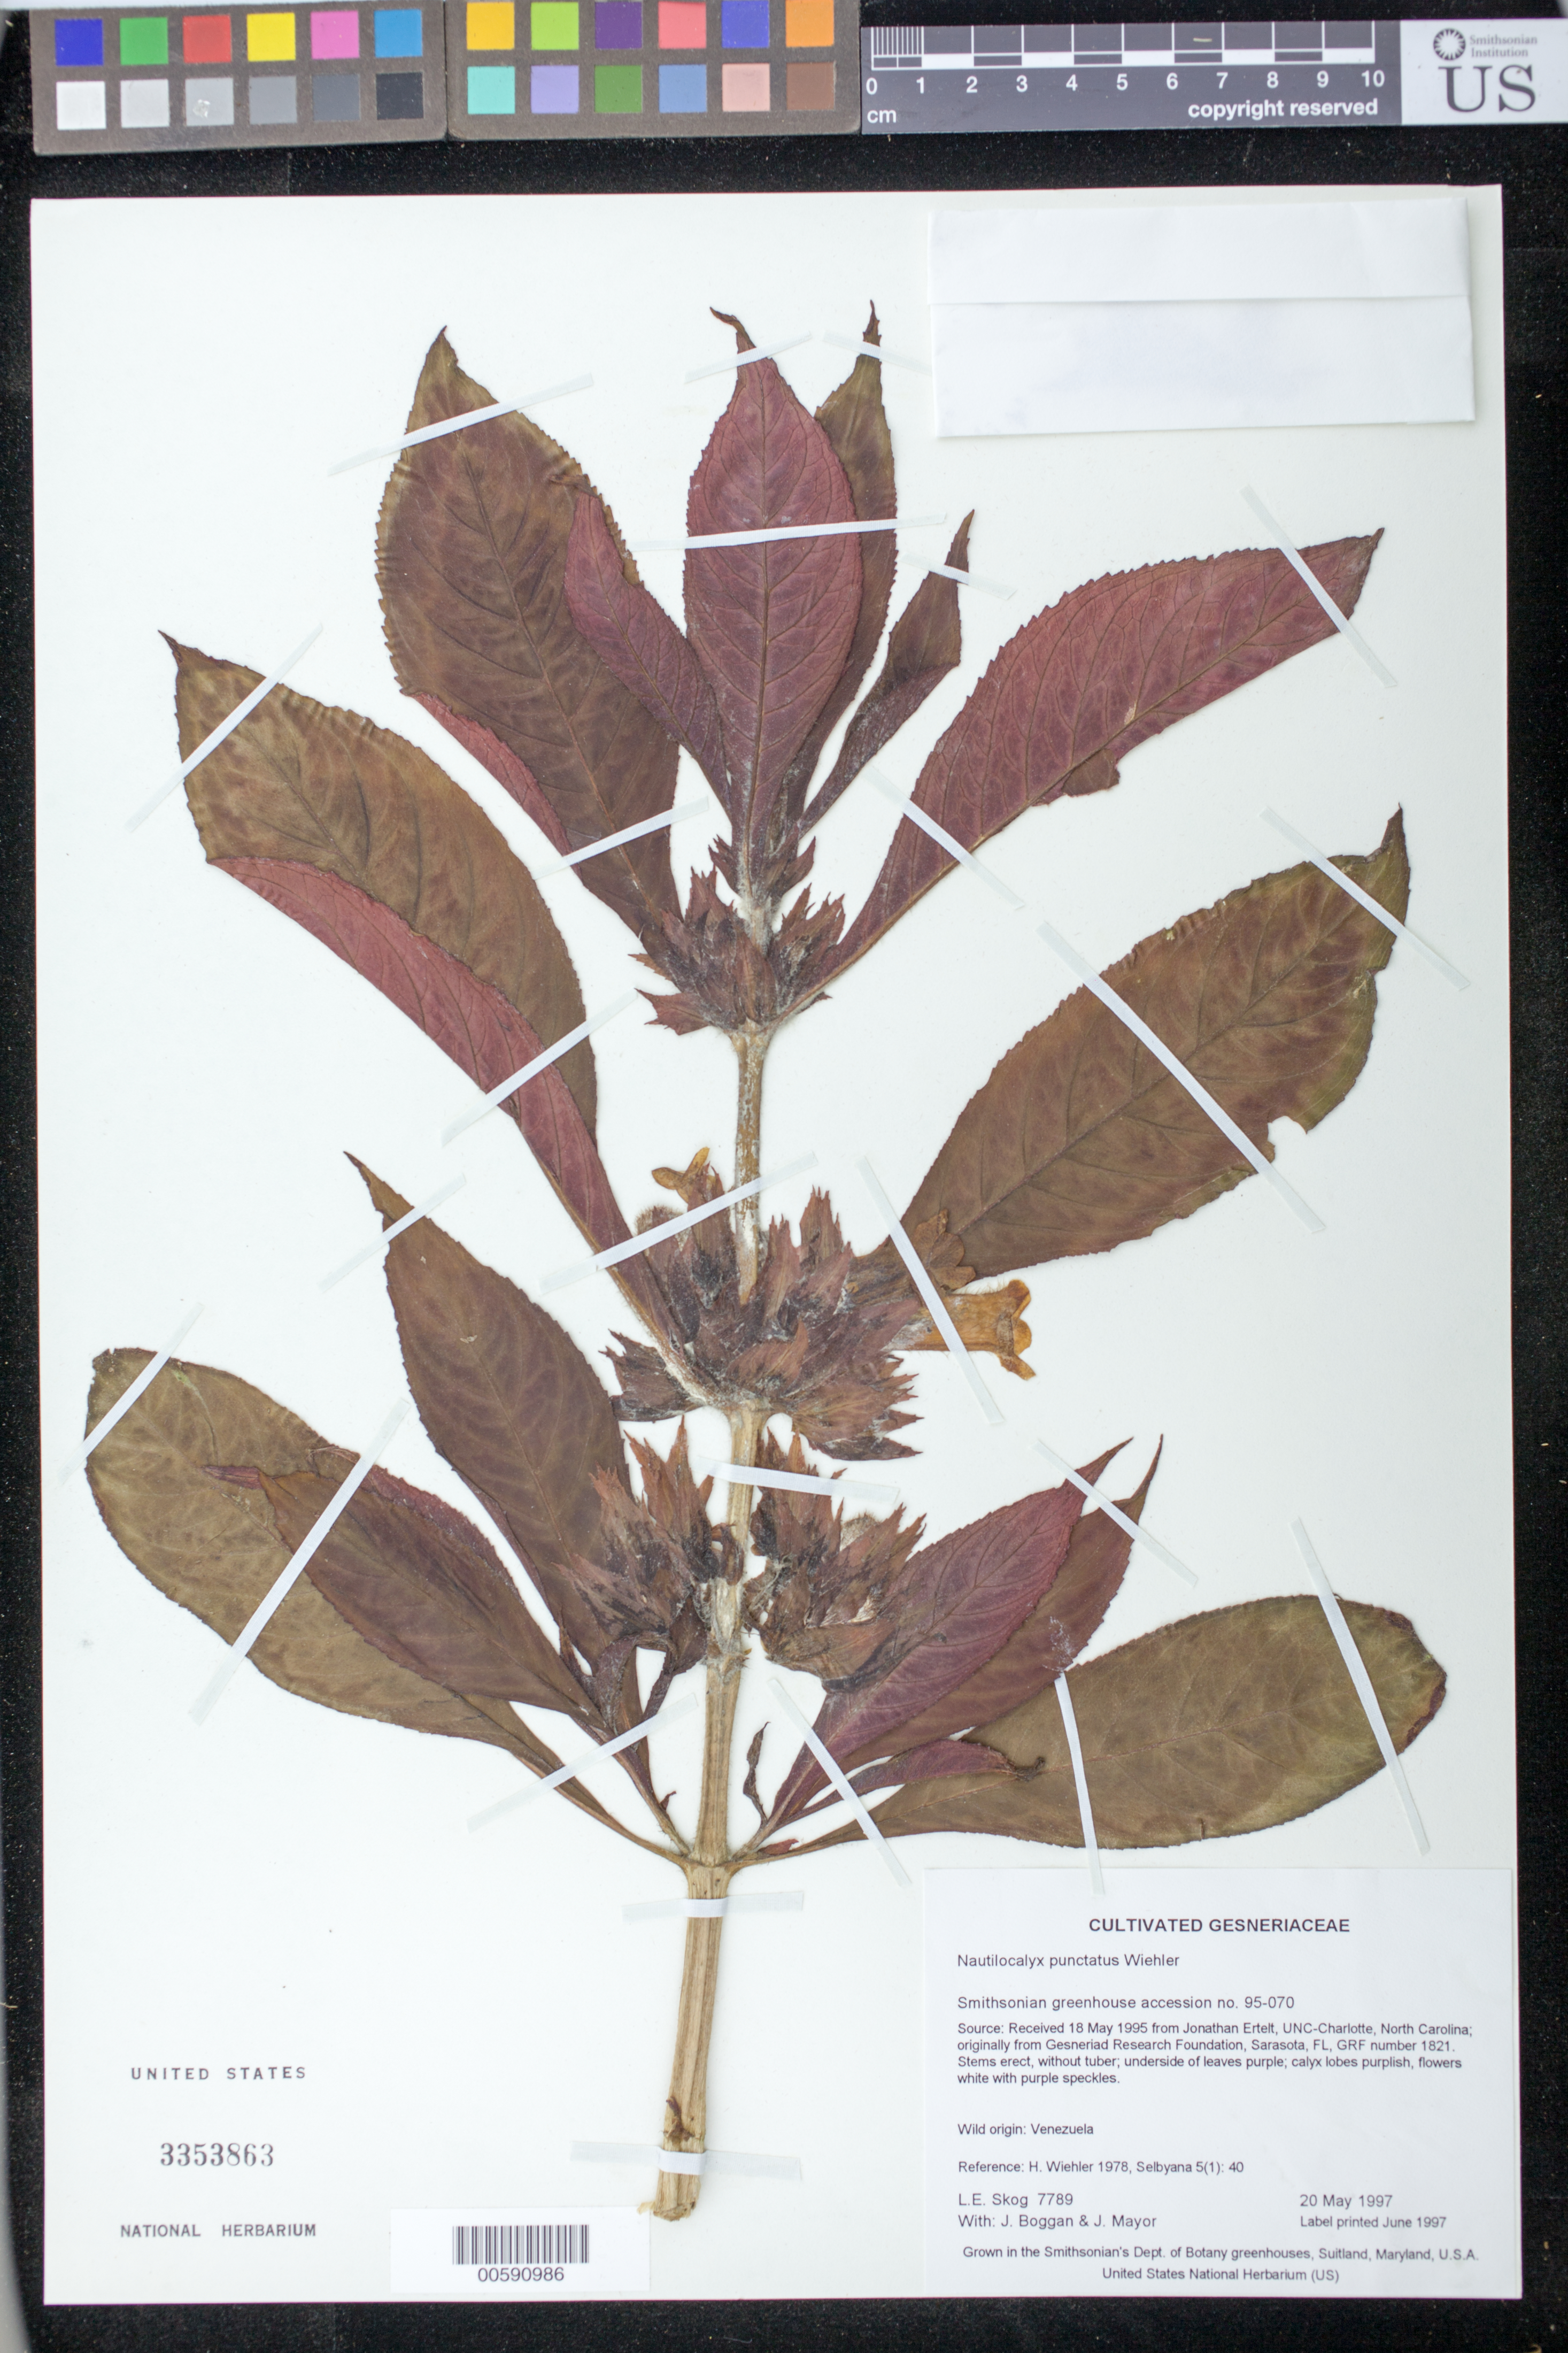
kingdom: Plantae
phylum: Tracheophyta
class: Magnoliopsida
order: Lamiales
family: Gesneriaceae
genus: Nautilocalyx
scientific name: Nautilocalyx punctatus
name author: Wiehler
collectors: L. E. Skog, J. K. Boggan & J. Mayor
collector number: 7789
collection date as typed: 20 May 1997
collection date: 1997-05-20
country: Venezuela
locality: Grown in the Smithsonian's Dept. of Botany greenhouses, Suitland, Maryland, U.S.A.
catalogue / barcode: US 3353863